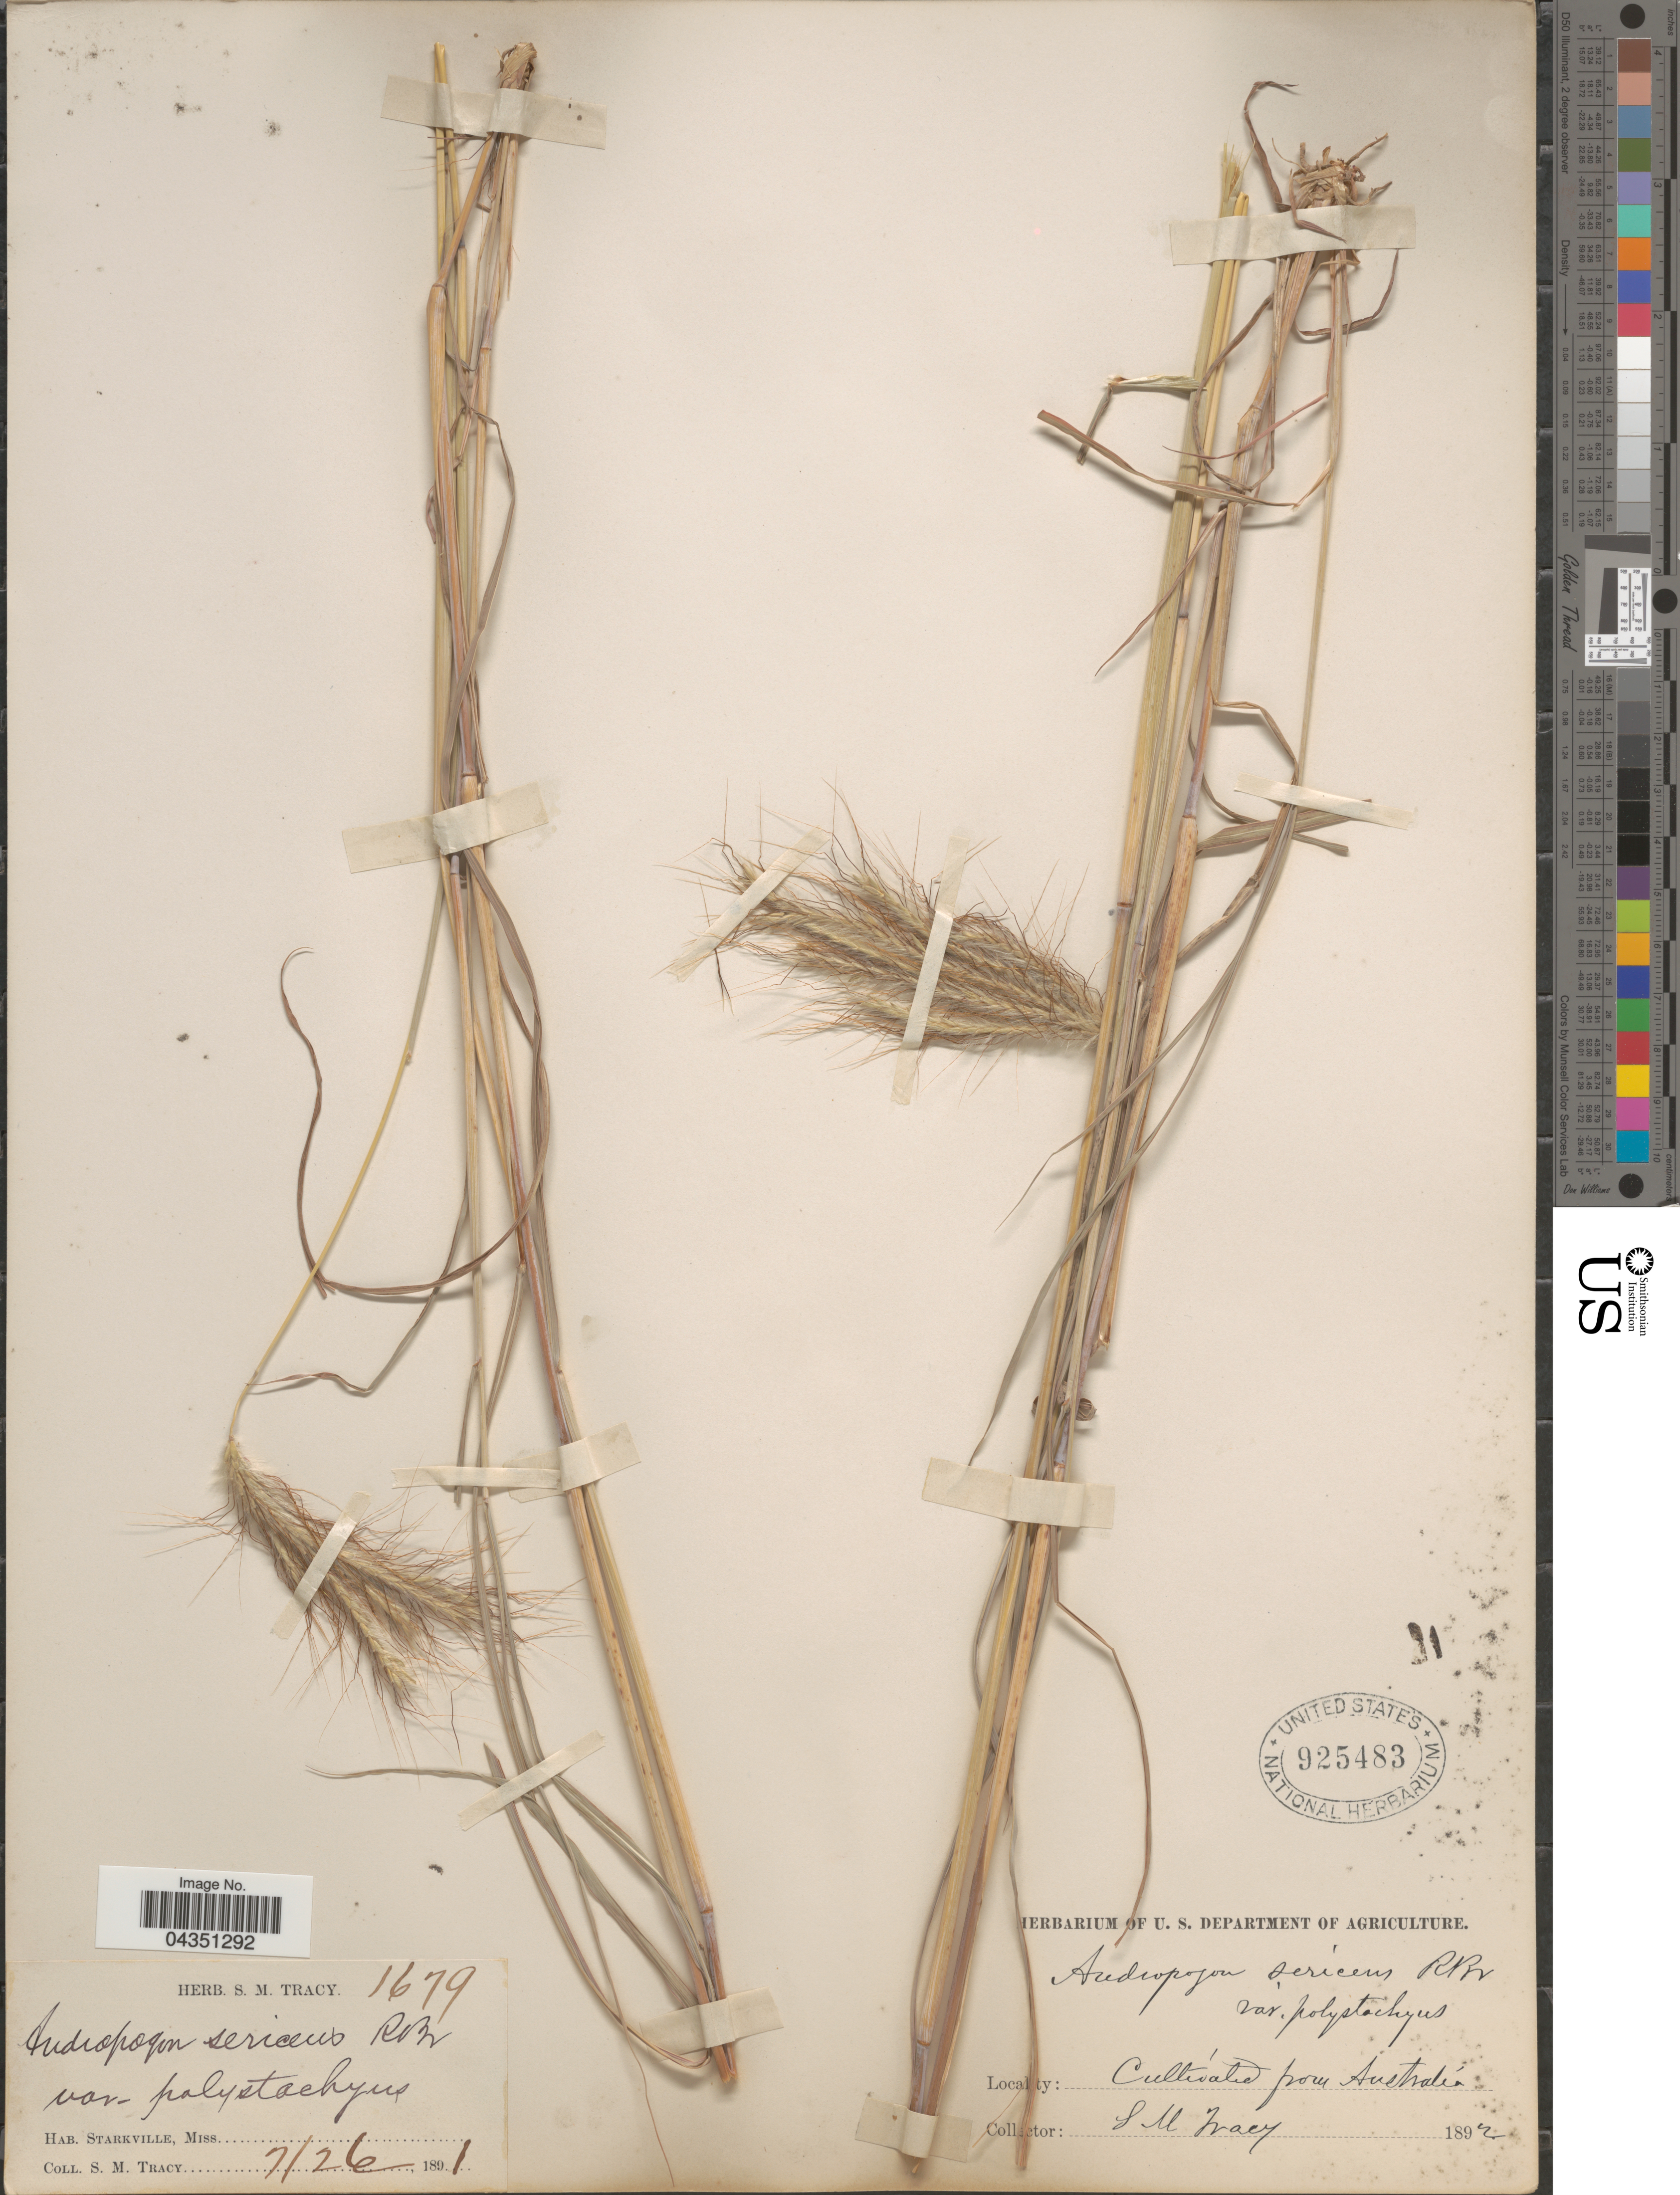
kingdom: Plantae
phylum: Tracheophyta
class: Liliopsida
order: Poales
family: Poaceae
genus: Dichanthium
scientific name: Dichanthium sericeum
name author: (R. Br.) A. Camus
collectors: S. M. Tracy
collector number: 1679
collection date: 1891-07-26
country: United States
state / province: Mississippi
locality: Starkville.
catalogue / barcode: US 925483